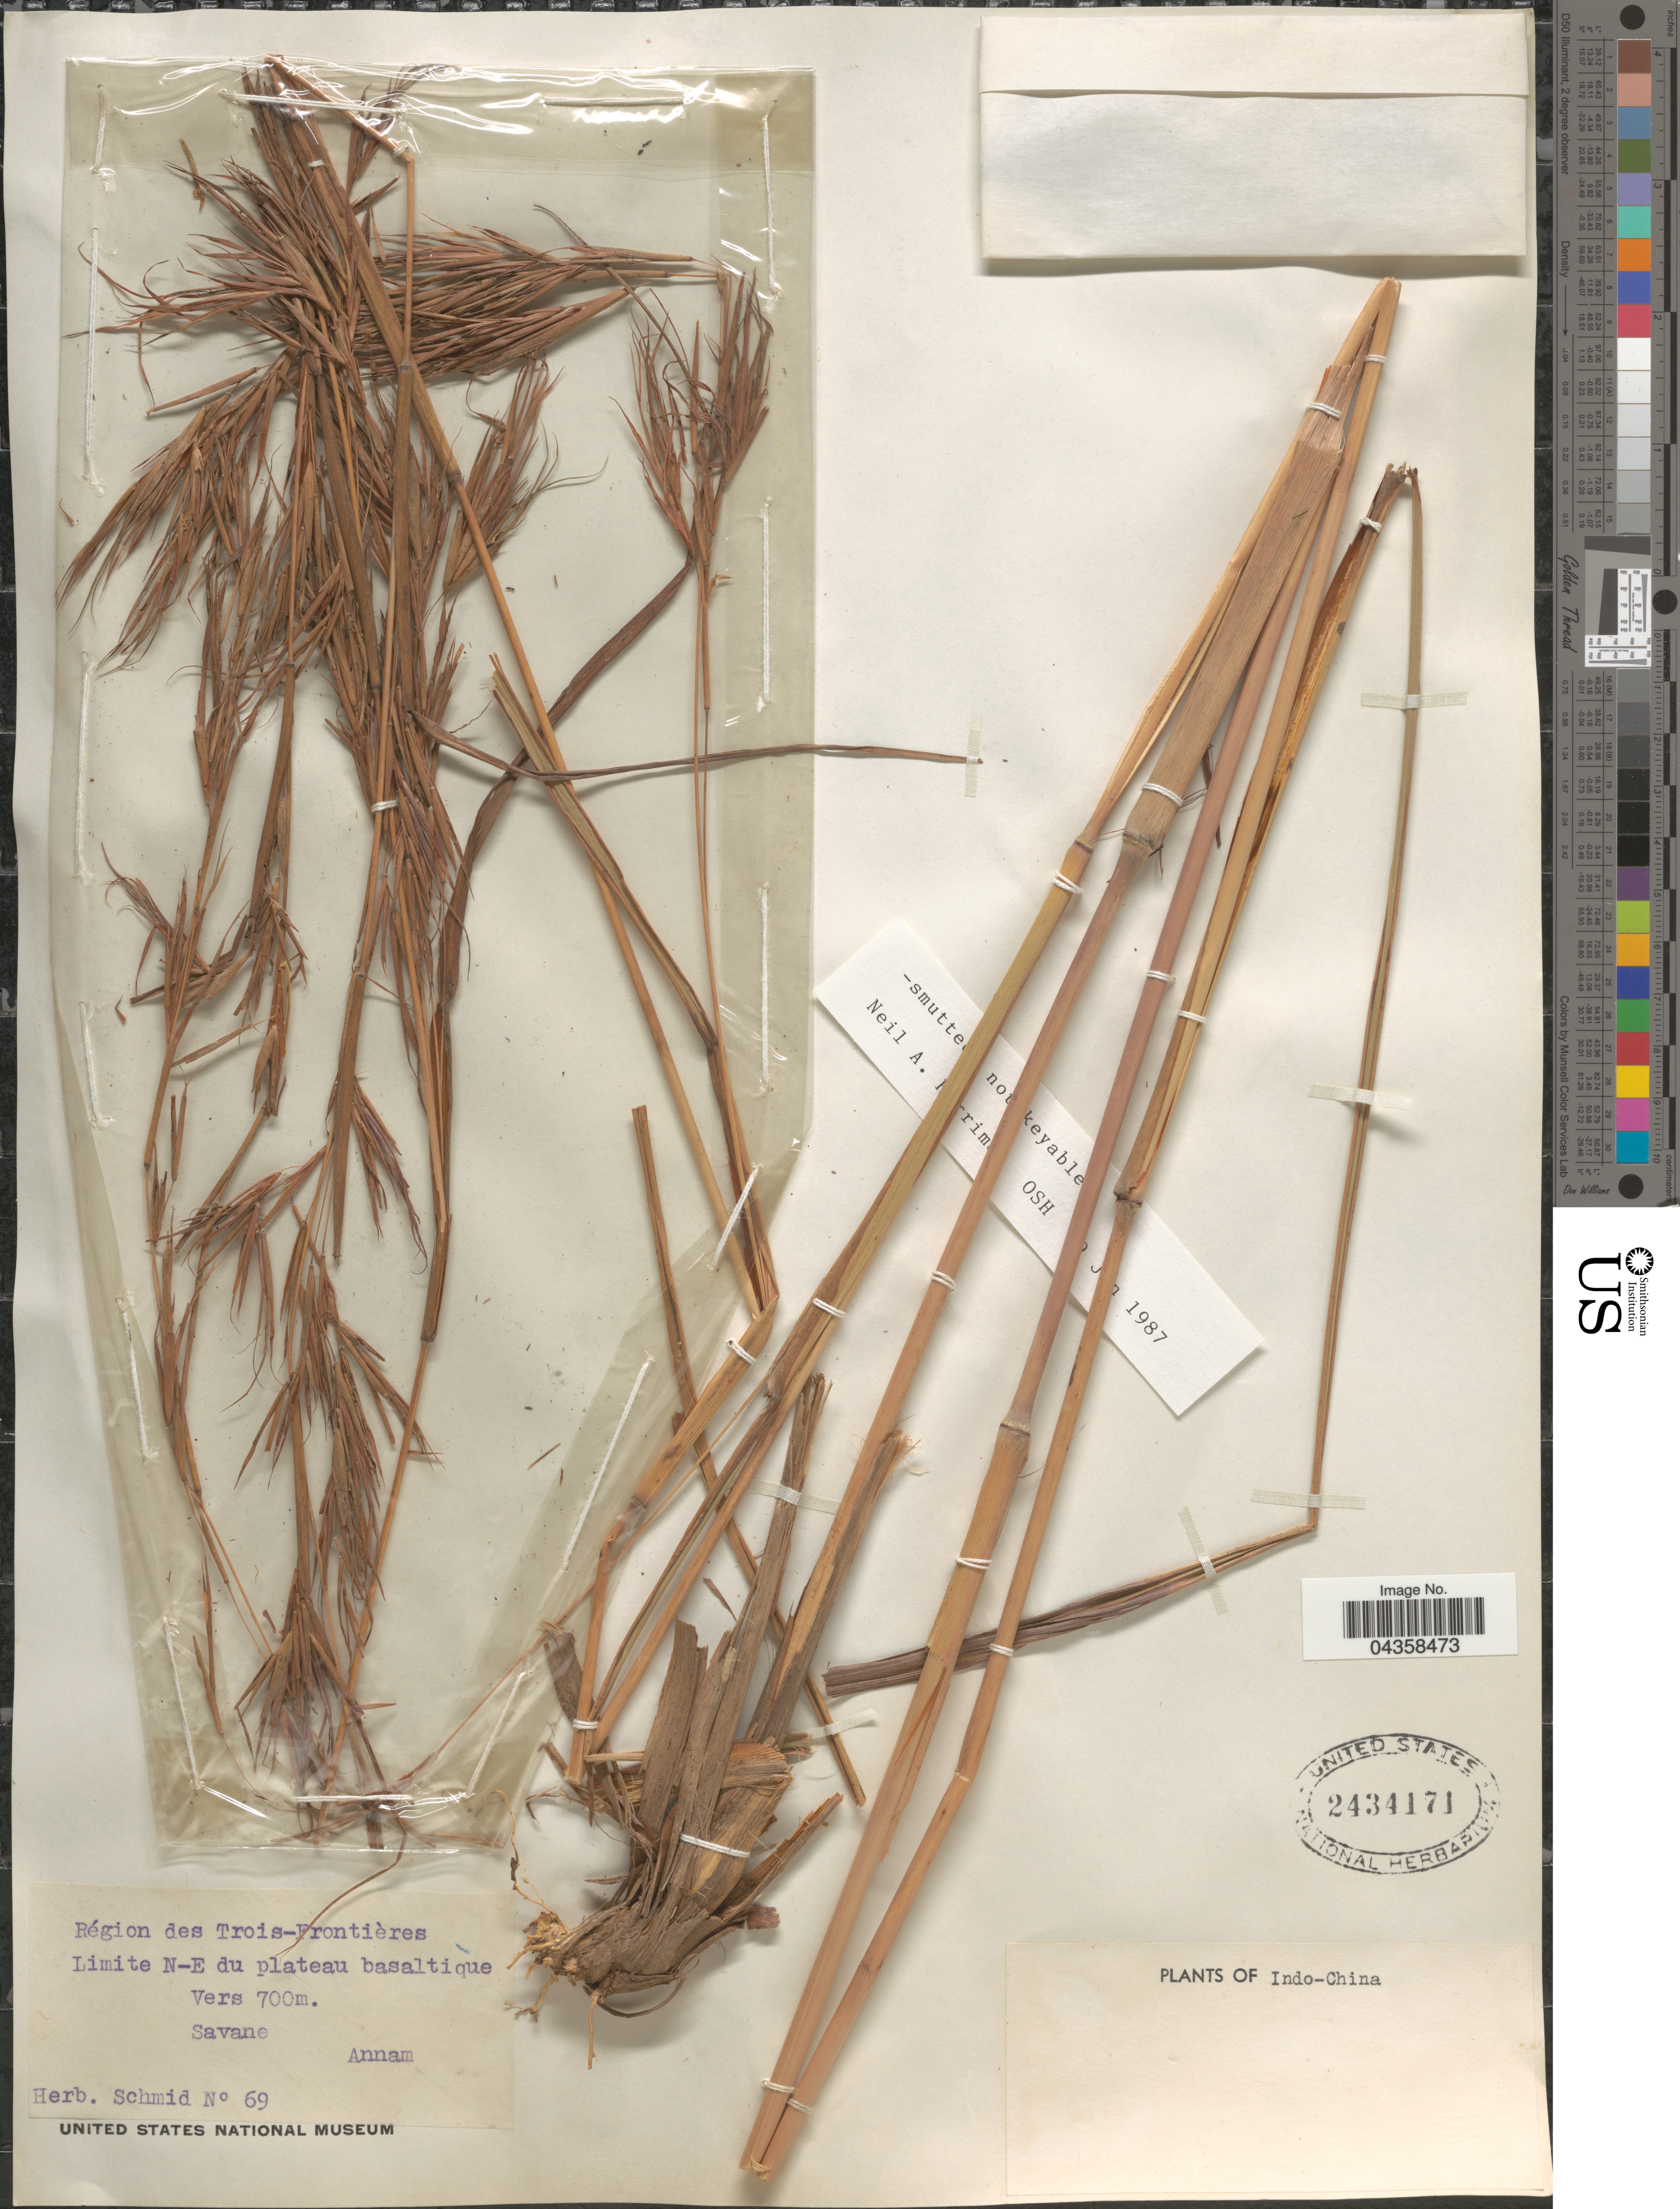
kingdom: Plantae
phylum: Tracheophyta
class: Liliopsida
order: Poales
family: Poaceae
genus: Themeda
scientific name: Themeda sp.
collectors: Ex herb. Schmid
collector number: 69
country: Vietnam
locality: Région des Trois-Frontières. Limite N-E du plateau basaltique. Annam.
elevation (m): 700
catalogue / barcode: US 2434171